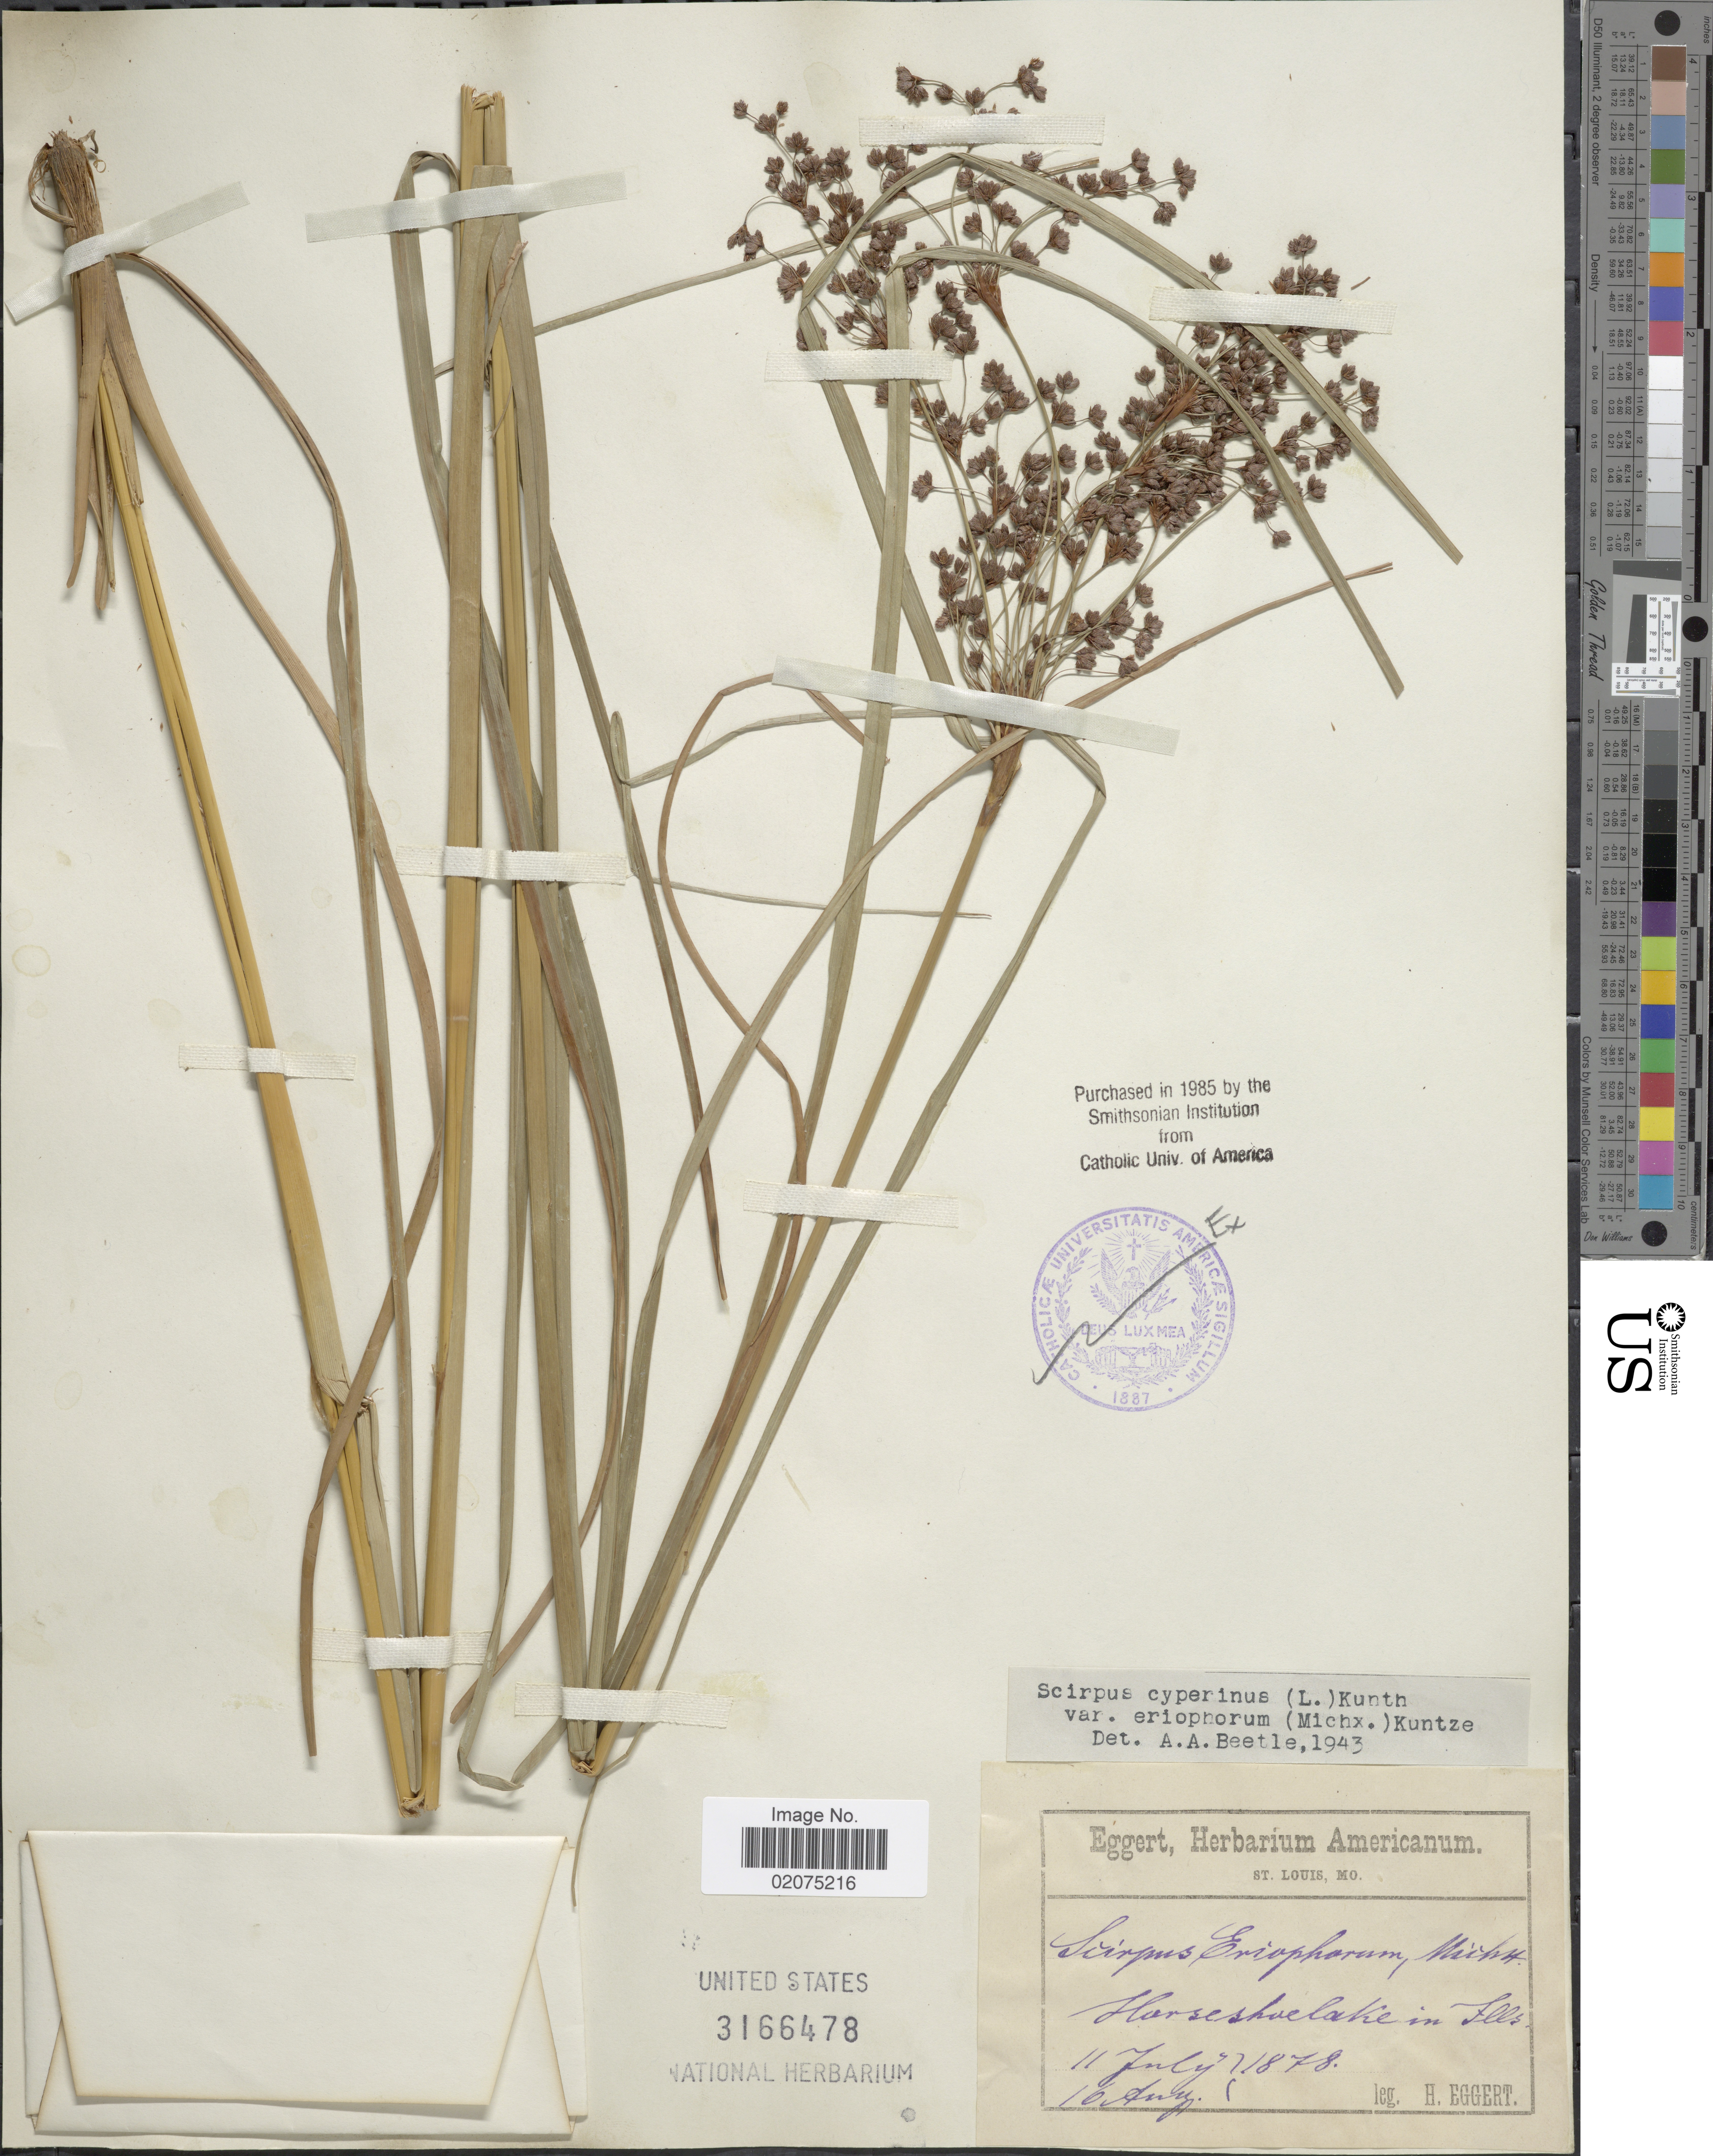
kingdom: Plantae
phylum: Tracheophyta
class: Liliopsida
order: Poales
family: Cyperaceae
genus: Scirpus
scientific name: Scirpus cyperinus (L.) Kunth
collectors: H. Eggert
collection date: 1878-07-11/1878-08-16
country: United States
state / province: Illinois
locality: Horseshoelake in Ill.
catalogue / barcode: US 3166478